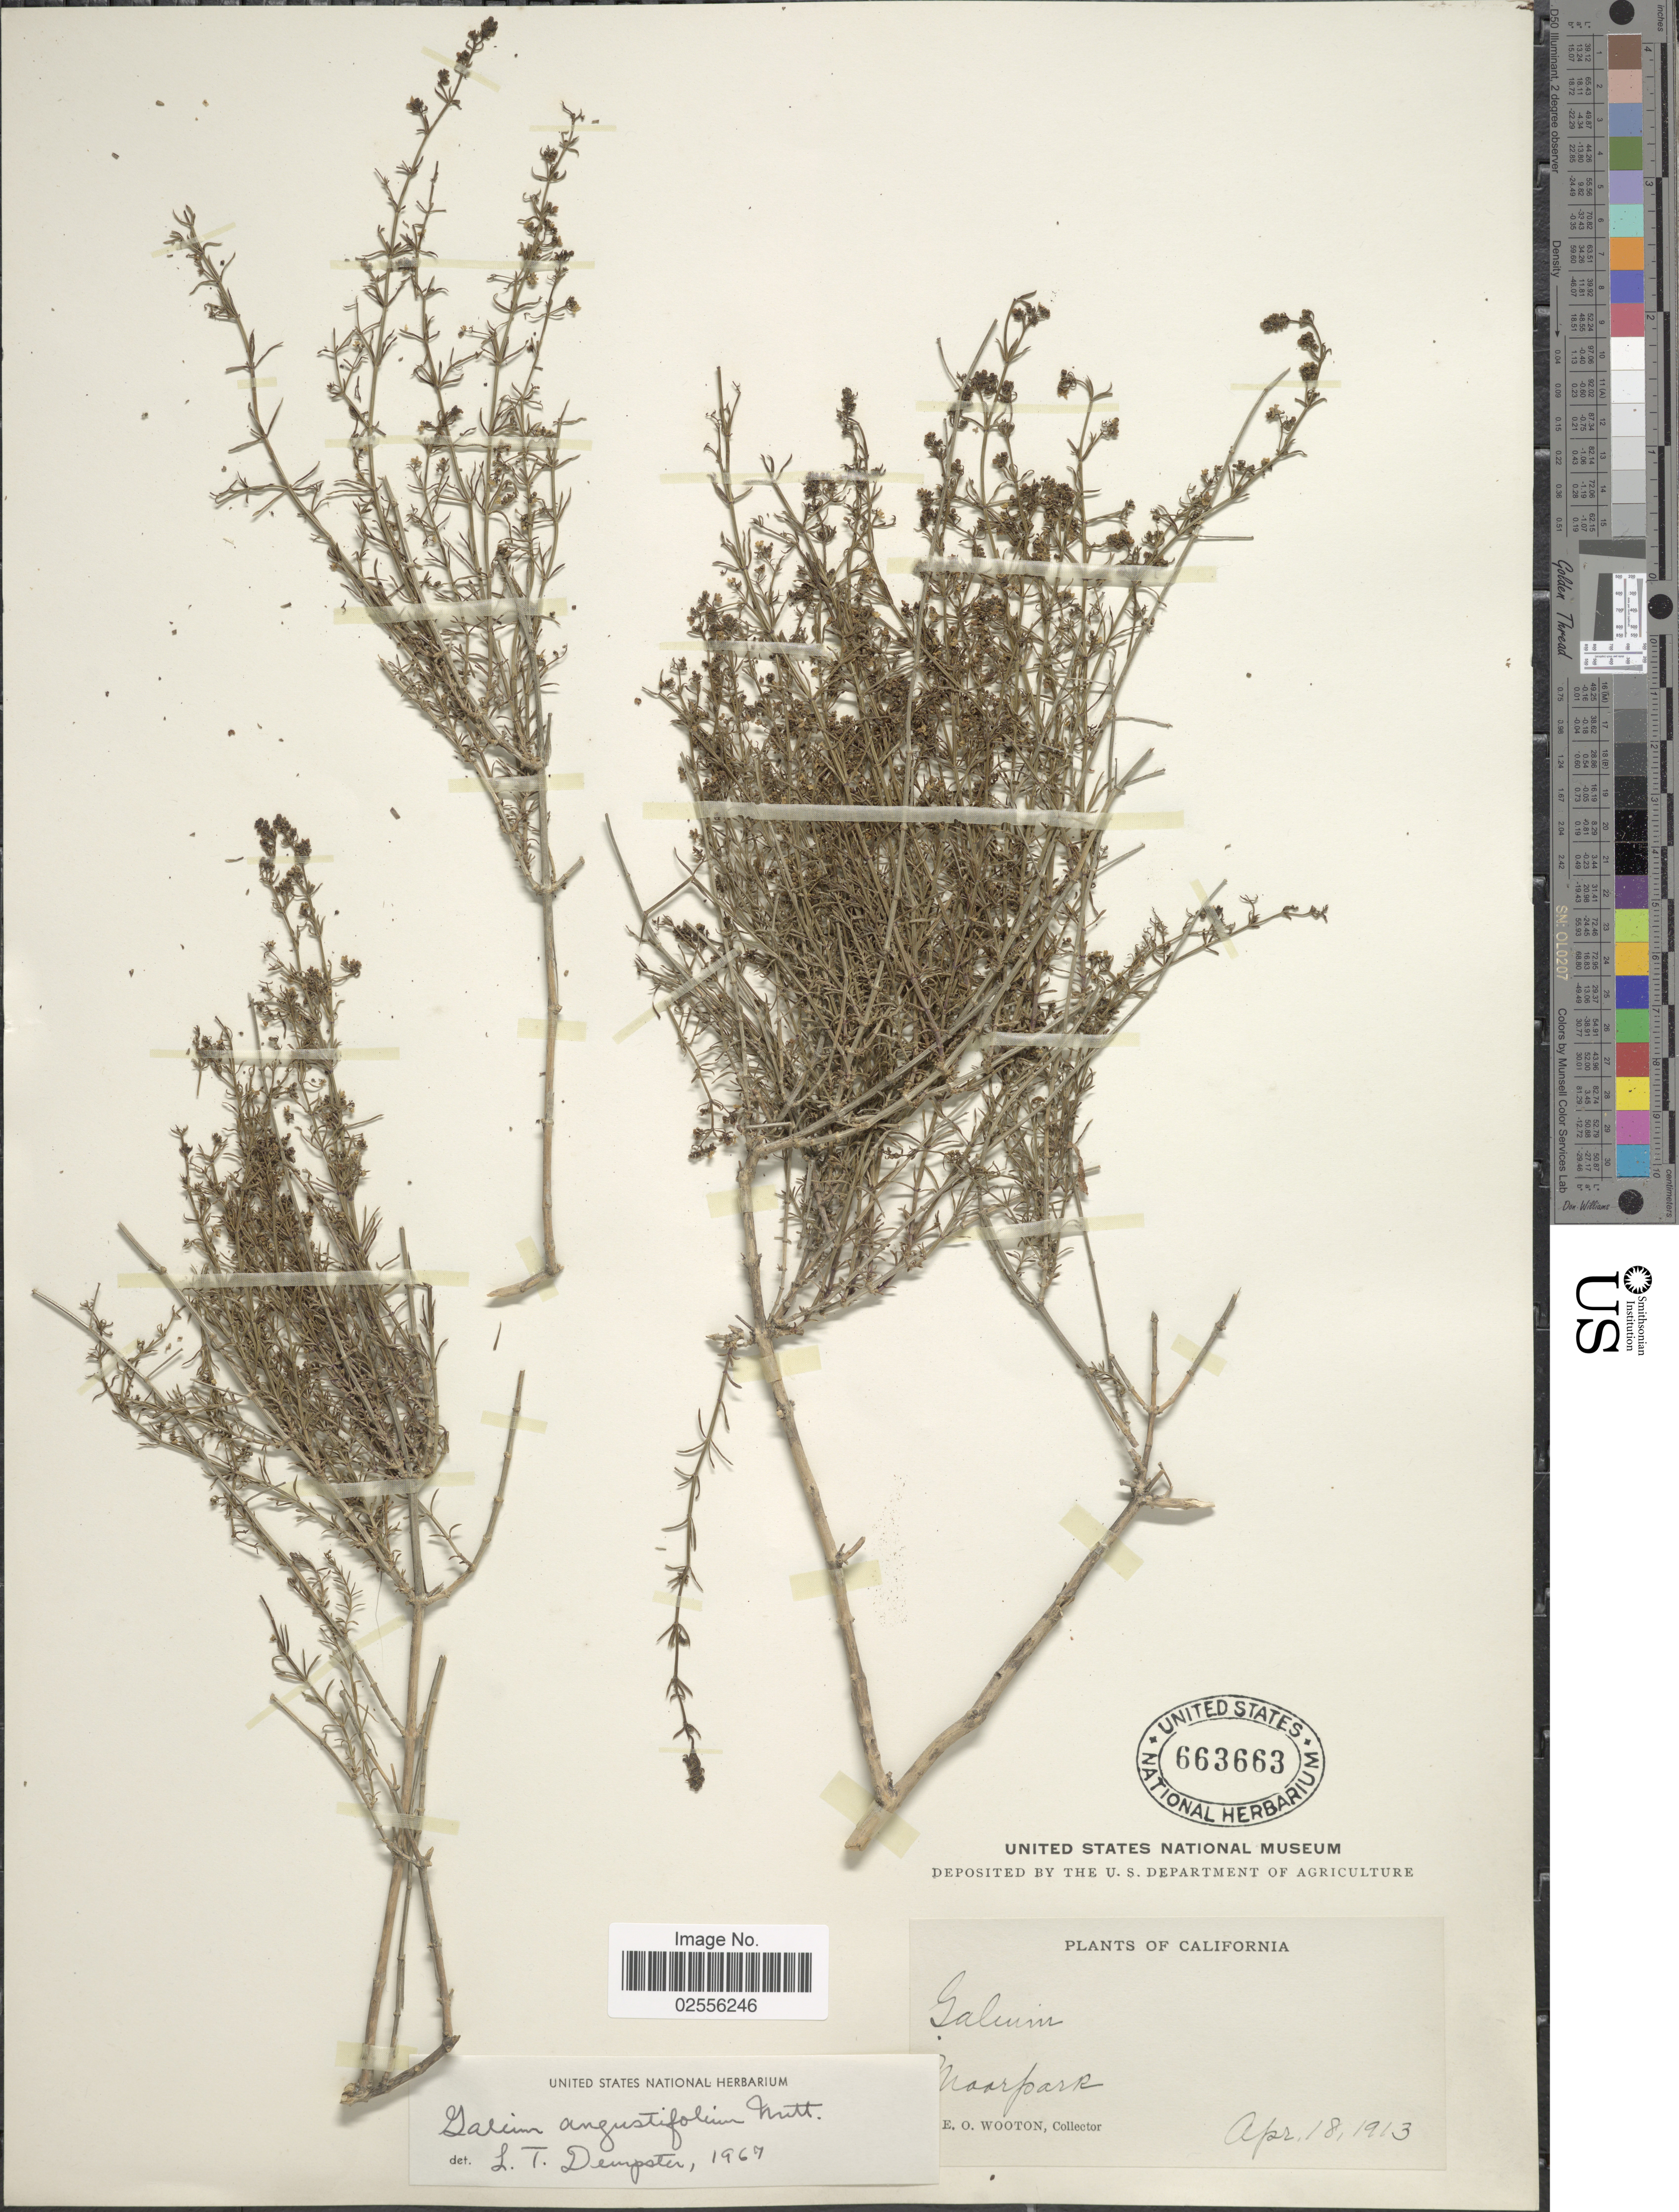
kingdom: Plantae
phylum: Tracheophyta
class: Magnoliopsida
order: Gentianales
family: Rubiaceae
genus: Galium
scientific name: Galium angustifolium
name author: Nutt.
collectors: E. O. Wooton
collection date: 1913-04-18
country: United States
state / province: California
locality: Moorpark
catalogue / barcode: US 663663